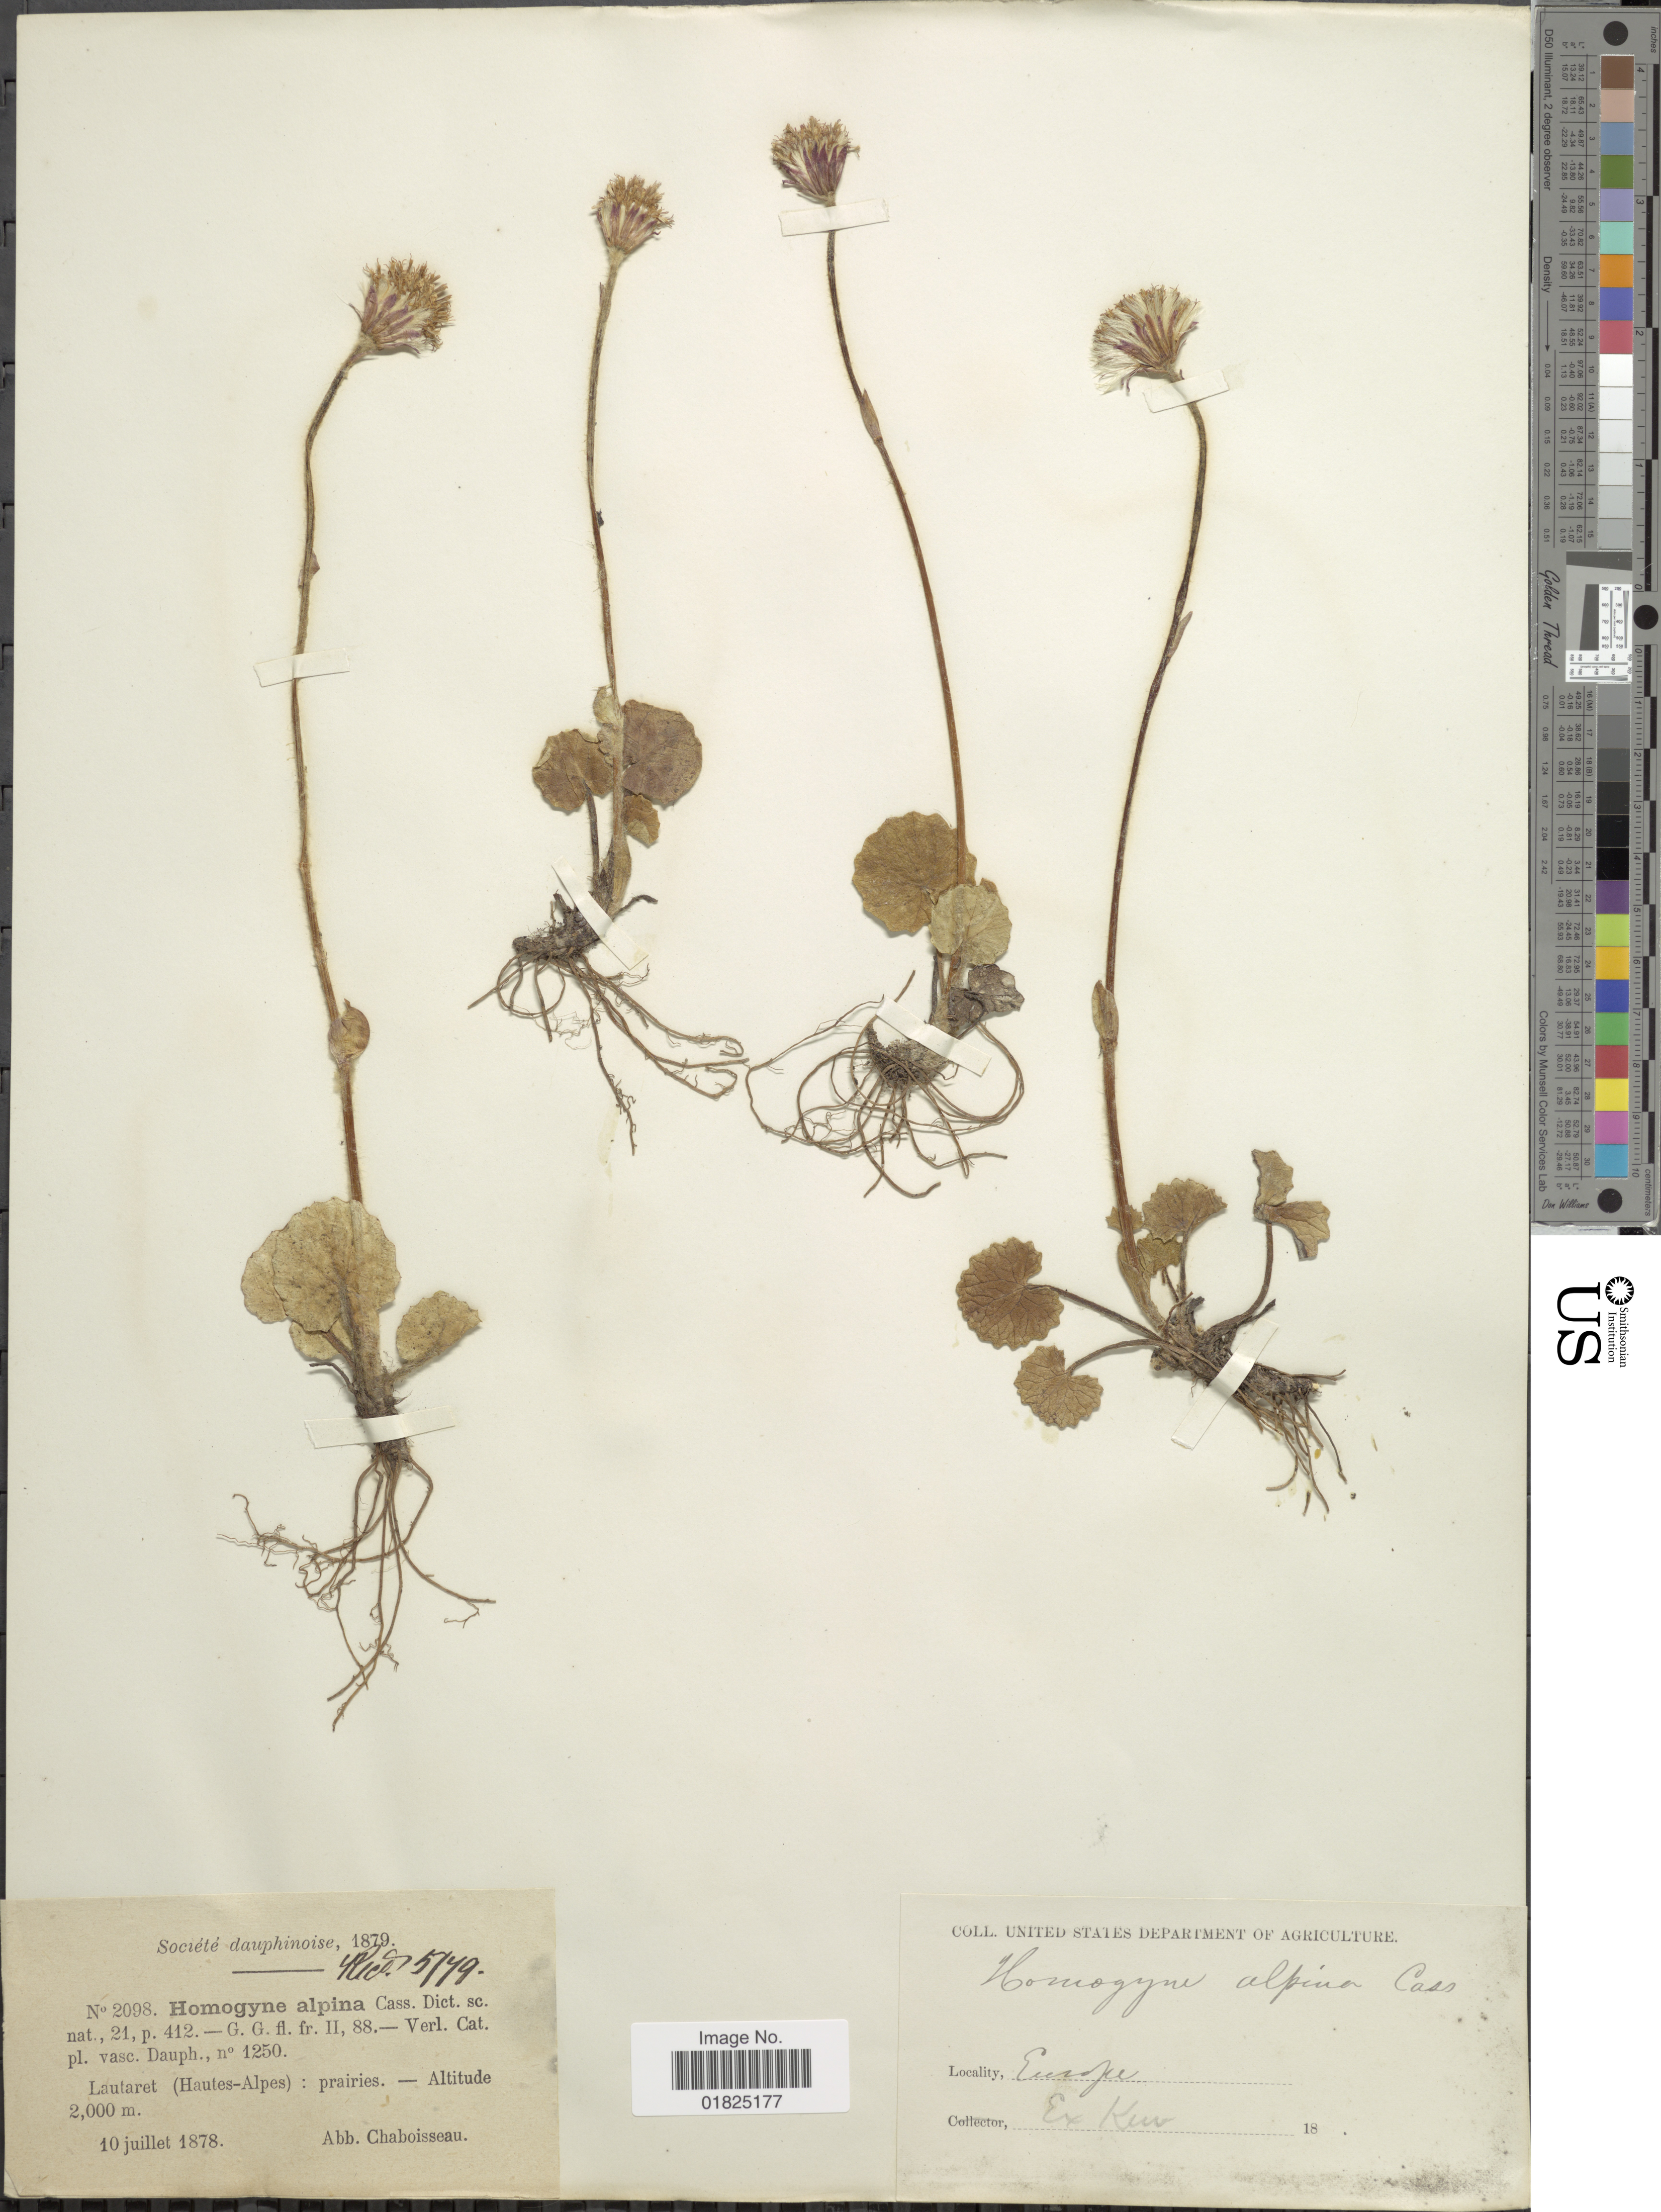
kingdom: Plantae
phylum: Tracheophyta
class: Magnoliopsida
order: Asterales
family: Asteraceae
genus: Homogyne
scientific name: Homogyne alpina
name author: (L.) Cass.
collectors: A. Chaboisseau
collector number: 2098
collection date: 1878-07-10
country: France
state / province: Provence-Alpes-Côte d'Azur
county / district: Hautes-Alpes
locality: Lautaret (Hautes-Alpes): prairies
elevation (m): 2000